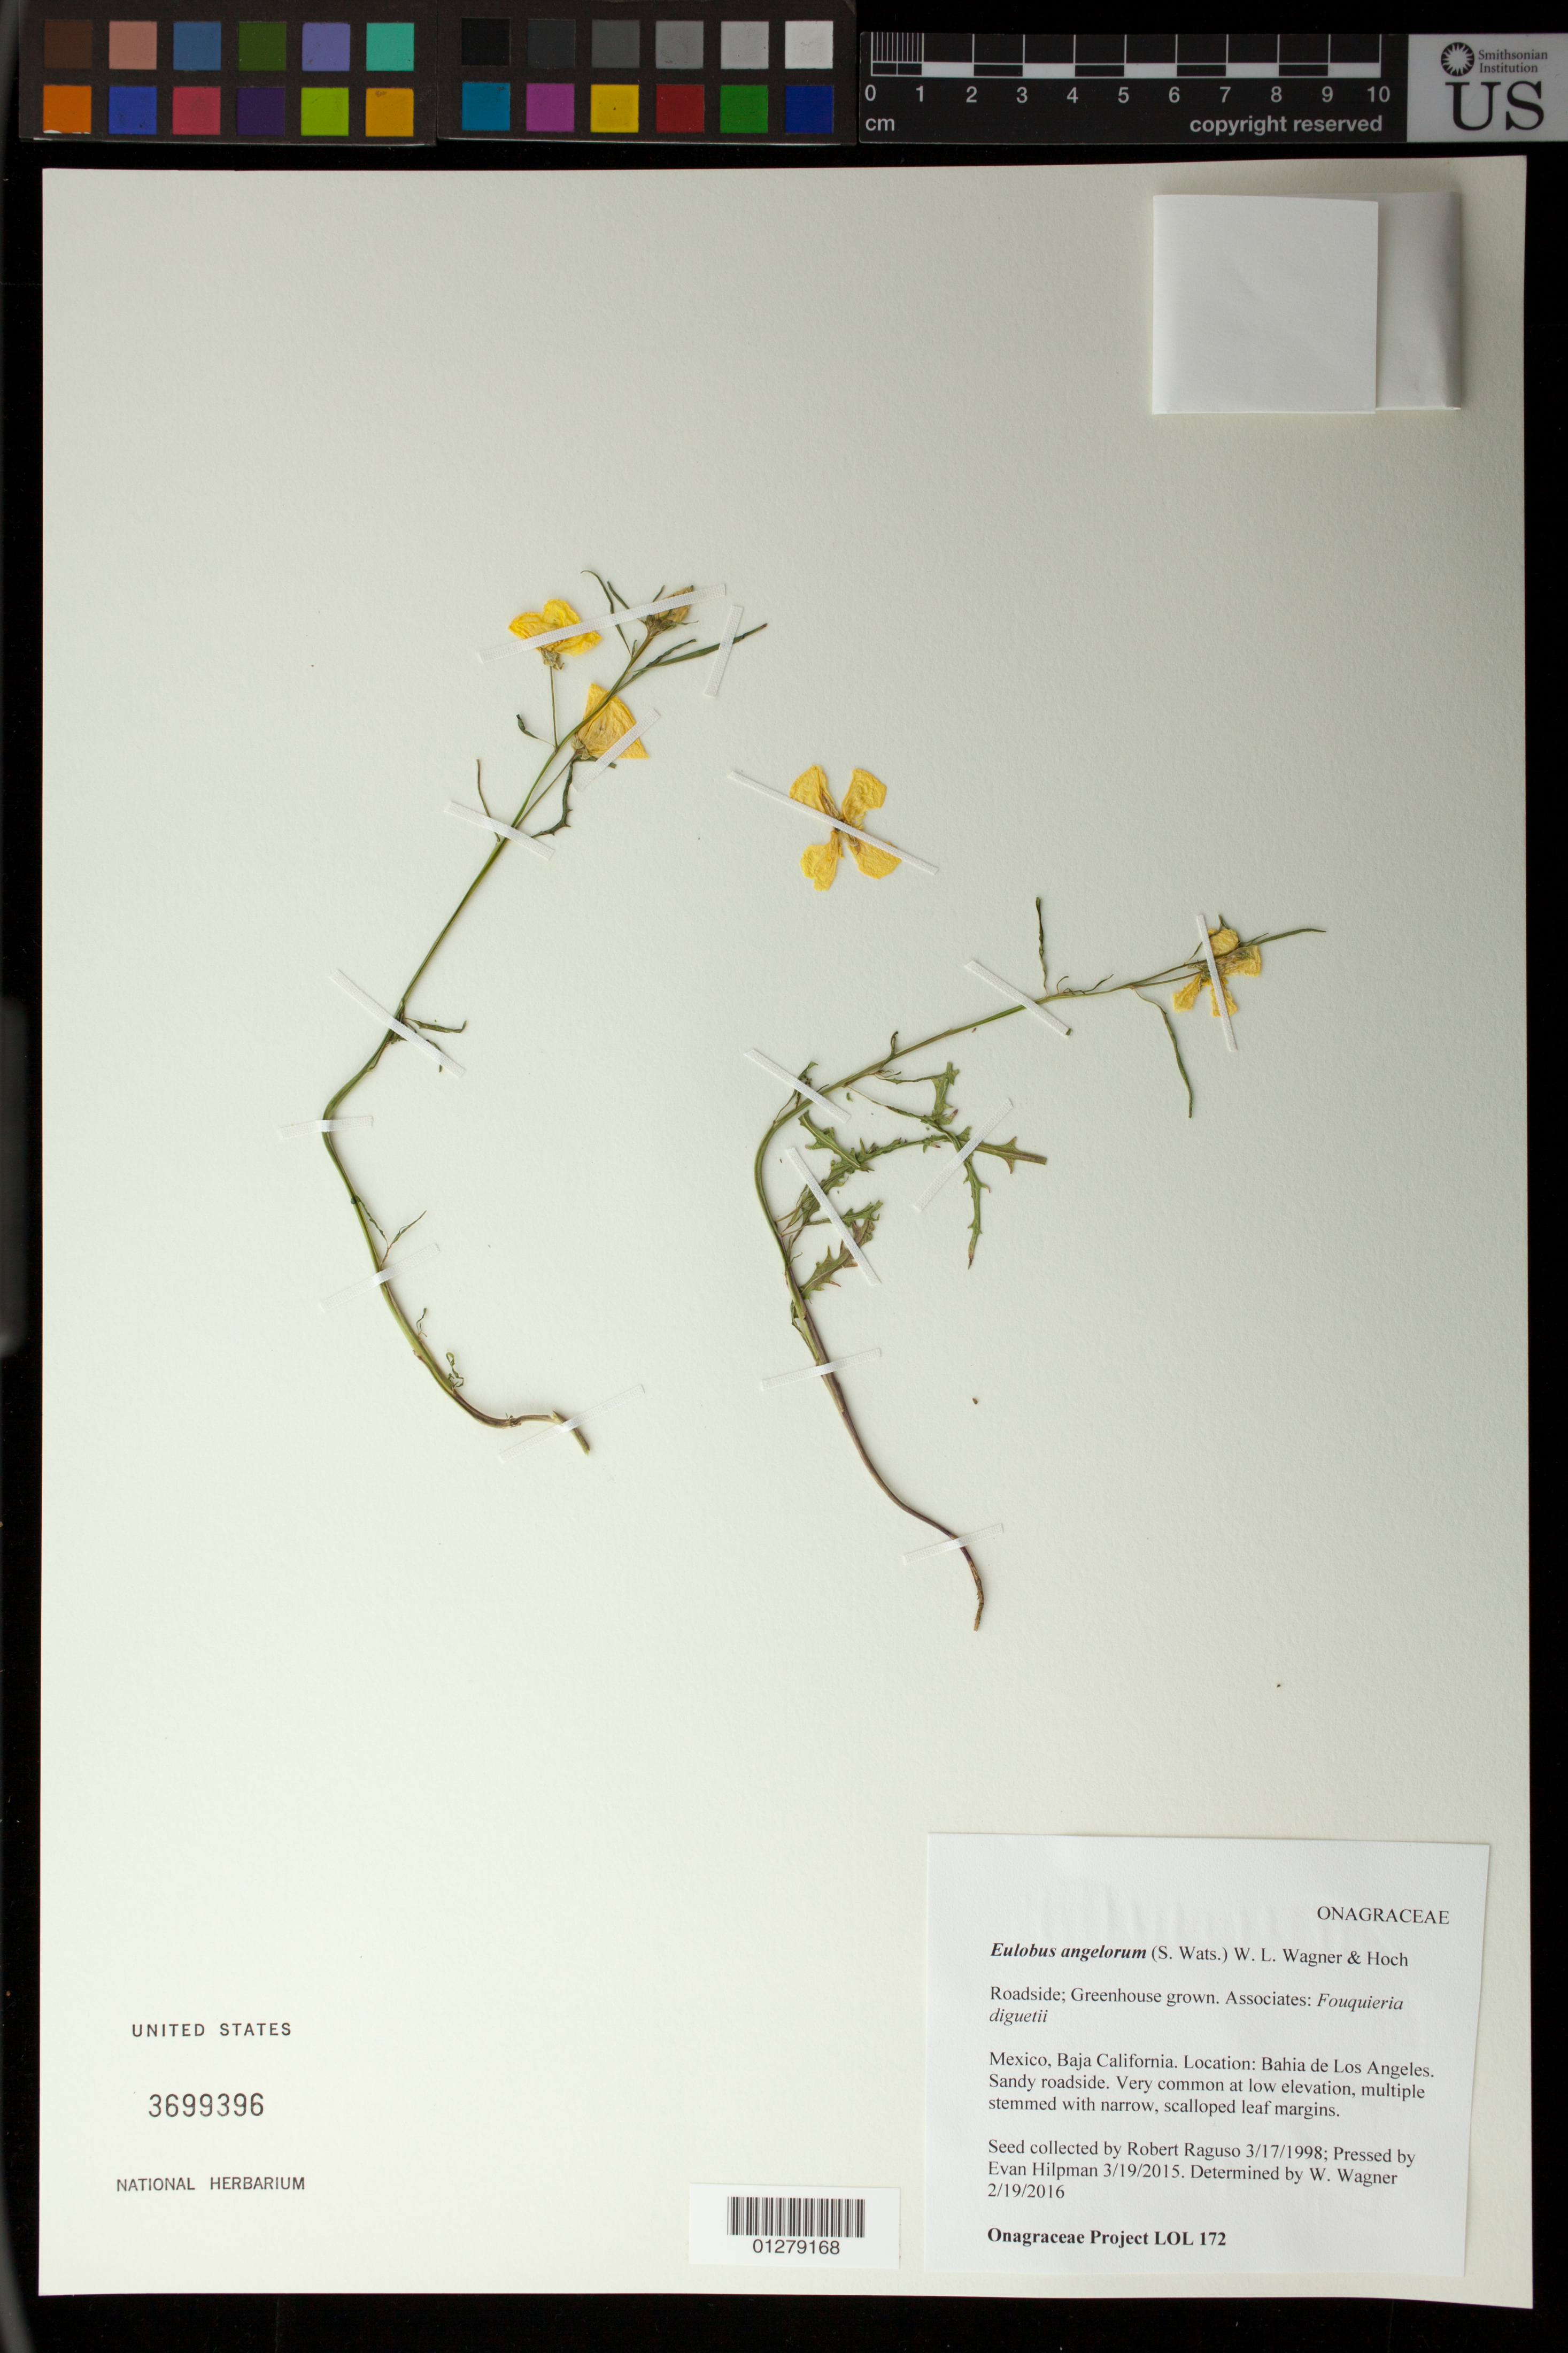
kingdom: Plantae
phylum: Tracheophyta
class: Magnoliopsida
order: Myrtales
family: Onagraceae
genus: Eulobus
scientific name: Eulobus angelorum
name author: (S. Watson) W.L. Wagner & Hoch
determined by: Wagner, W. L., (BOT), Smithsonian Institution - National Museum of Natural History (UNITED STATES)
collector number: LOL 172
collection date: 2015-03-19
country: United States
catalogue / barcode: US 3699396